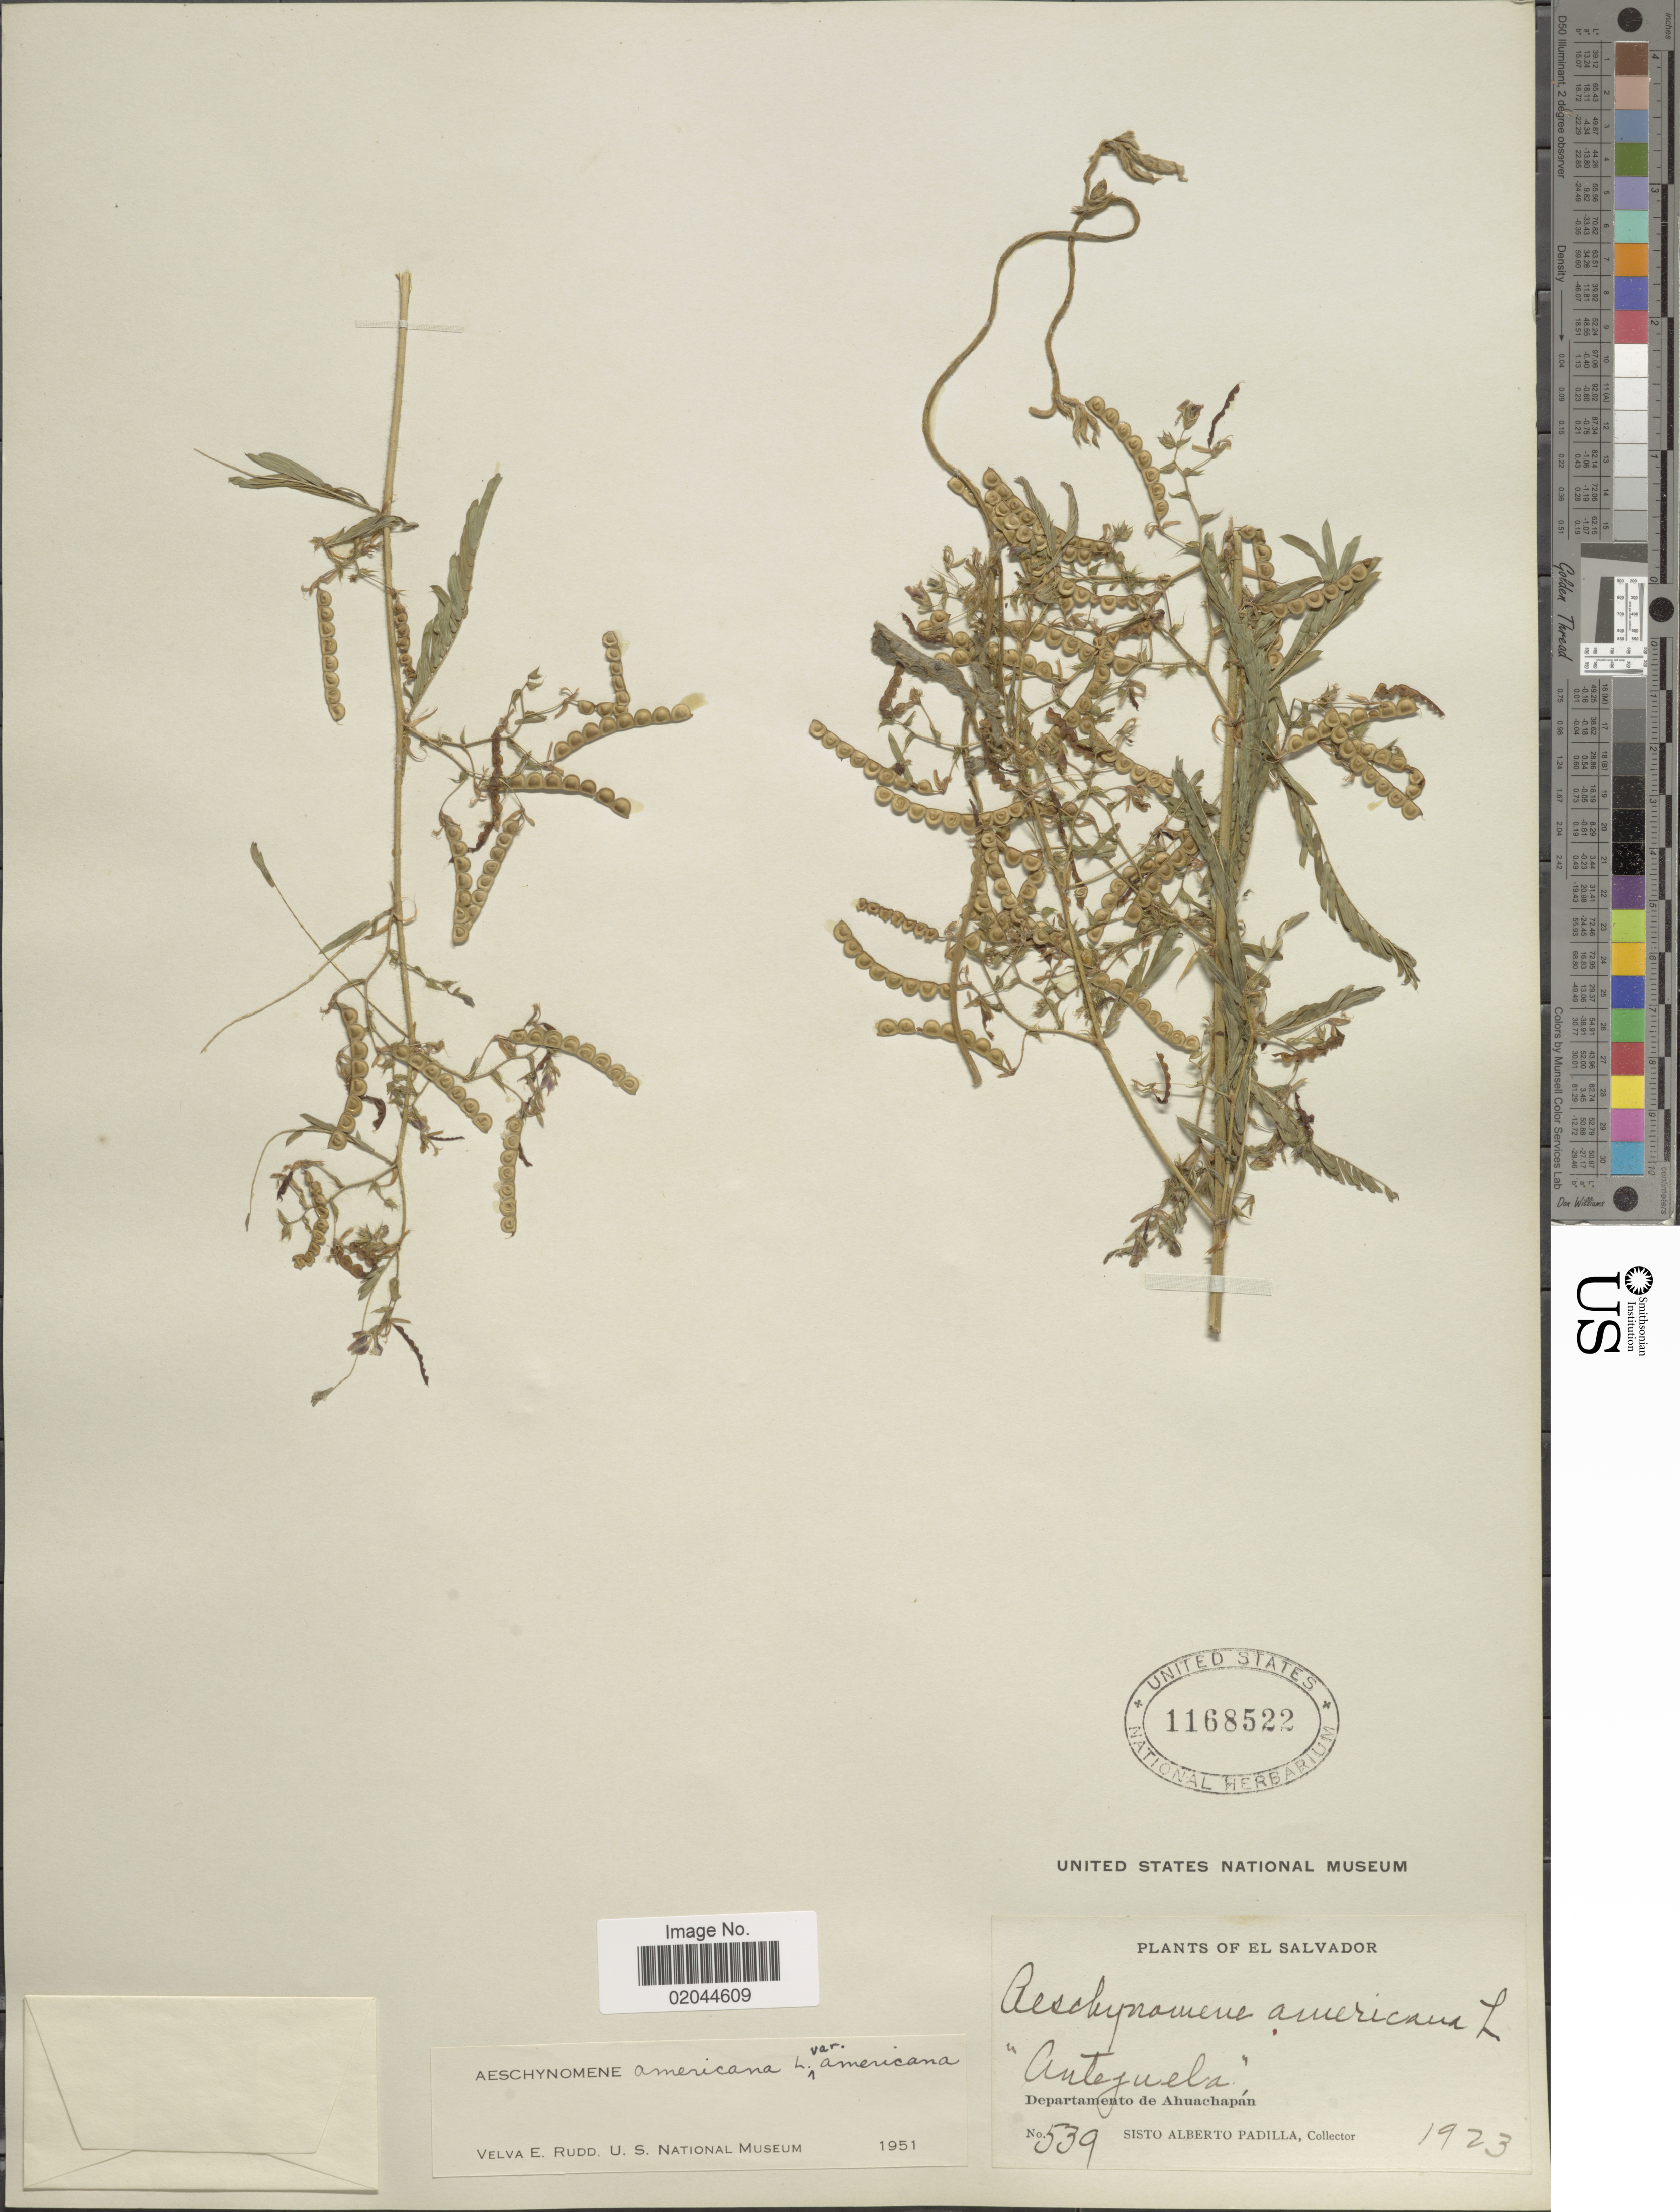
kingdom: Plantae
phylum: Tracheophyta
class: Magnoliopsida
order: Fabales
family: Fabaceae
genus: Aeschynomene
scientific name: Aeschynomene americana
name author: L.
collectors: S. A. Padilla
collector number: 539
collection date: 1923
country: El Salvador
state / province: Ahuachapan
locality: Antejuela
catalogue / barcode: US 1168522